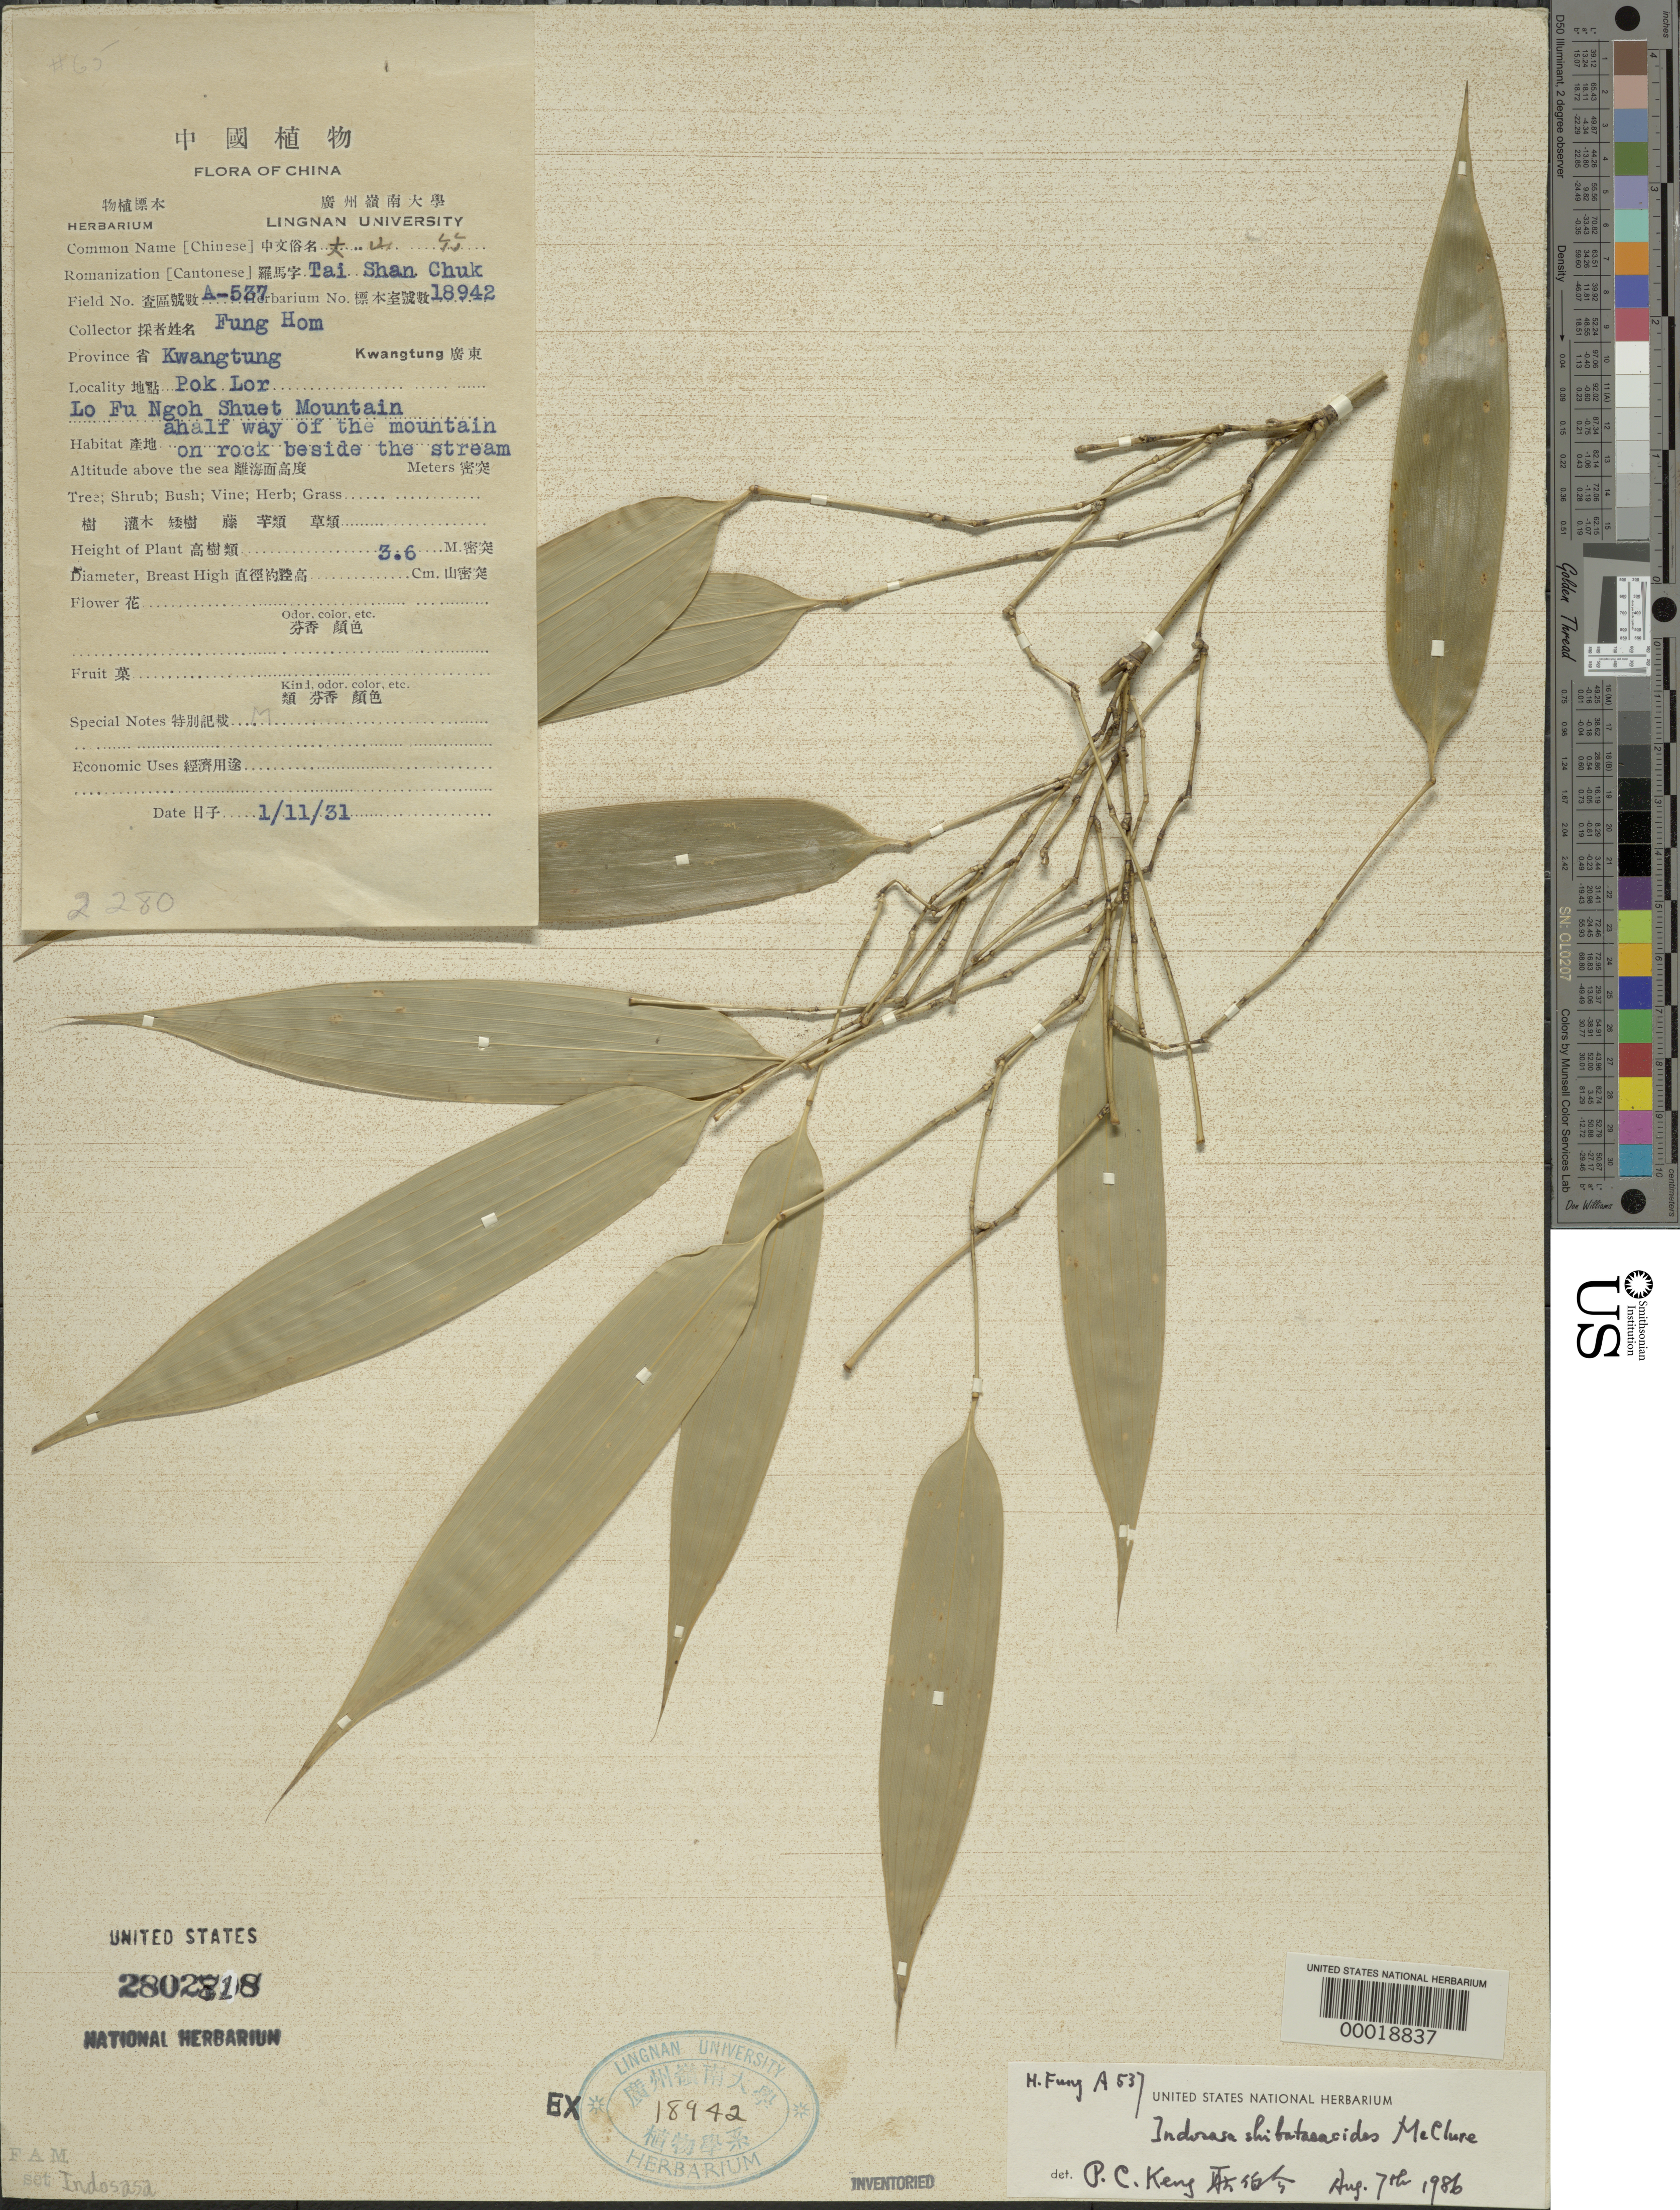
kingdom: Plantae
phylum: Tracheophyta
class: Liliopsida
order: Poales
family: Poaceae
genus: Indosasa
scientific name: Indosasa shibataeoides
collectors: H. L. Fung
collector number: A-537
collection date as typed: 01 Nov 1931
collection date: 1931-11-01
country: China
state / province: Guangdong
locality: Pok lor, lo fu ngoh shuet mountain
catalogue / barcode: US 2802818